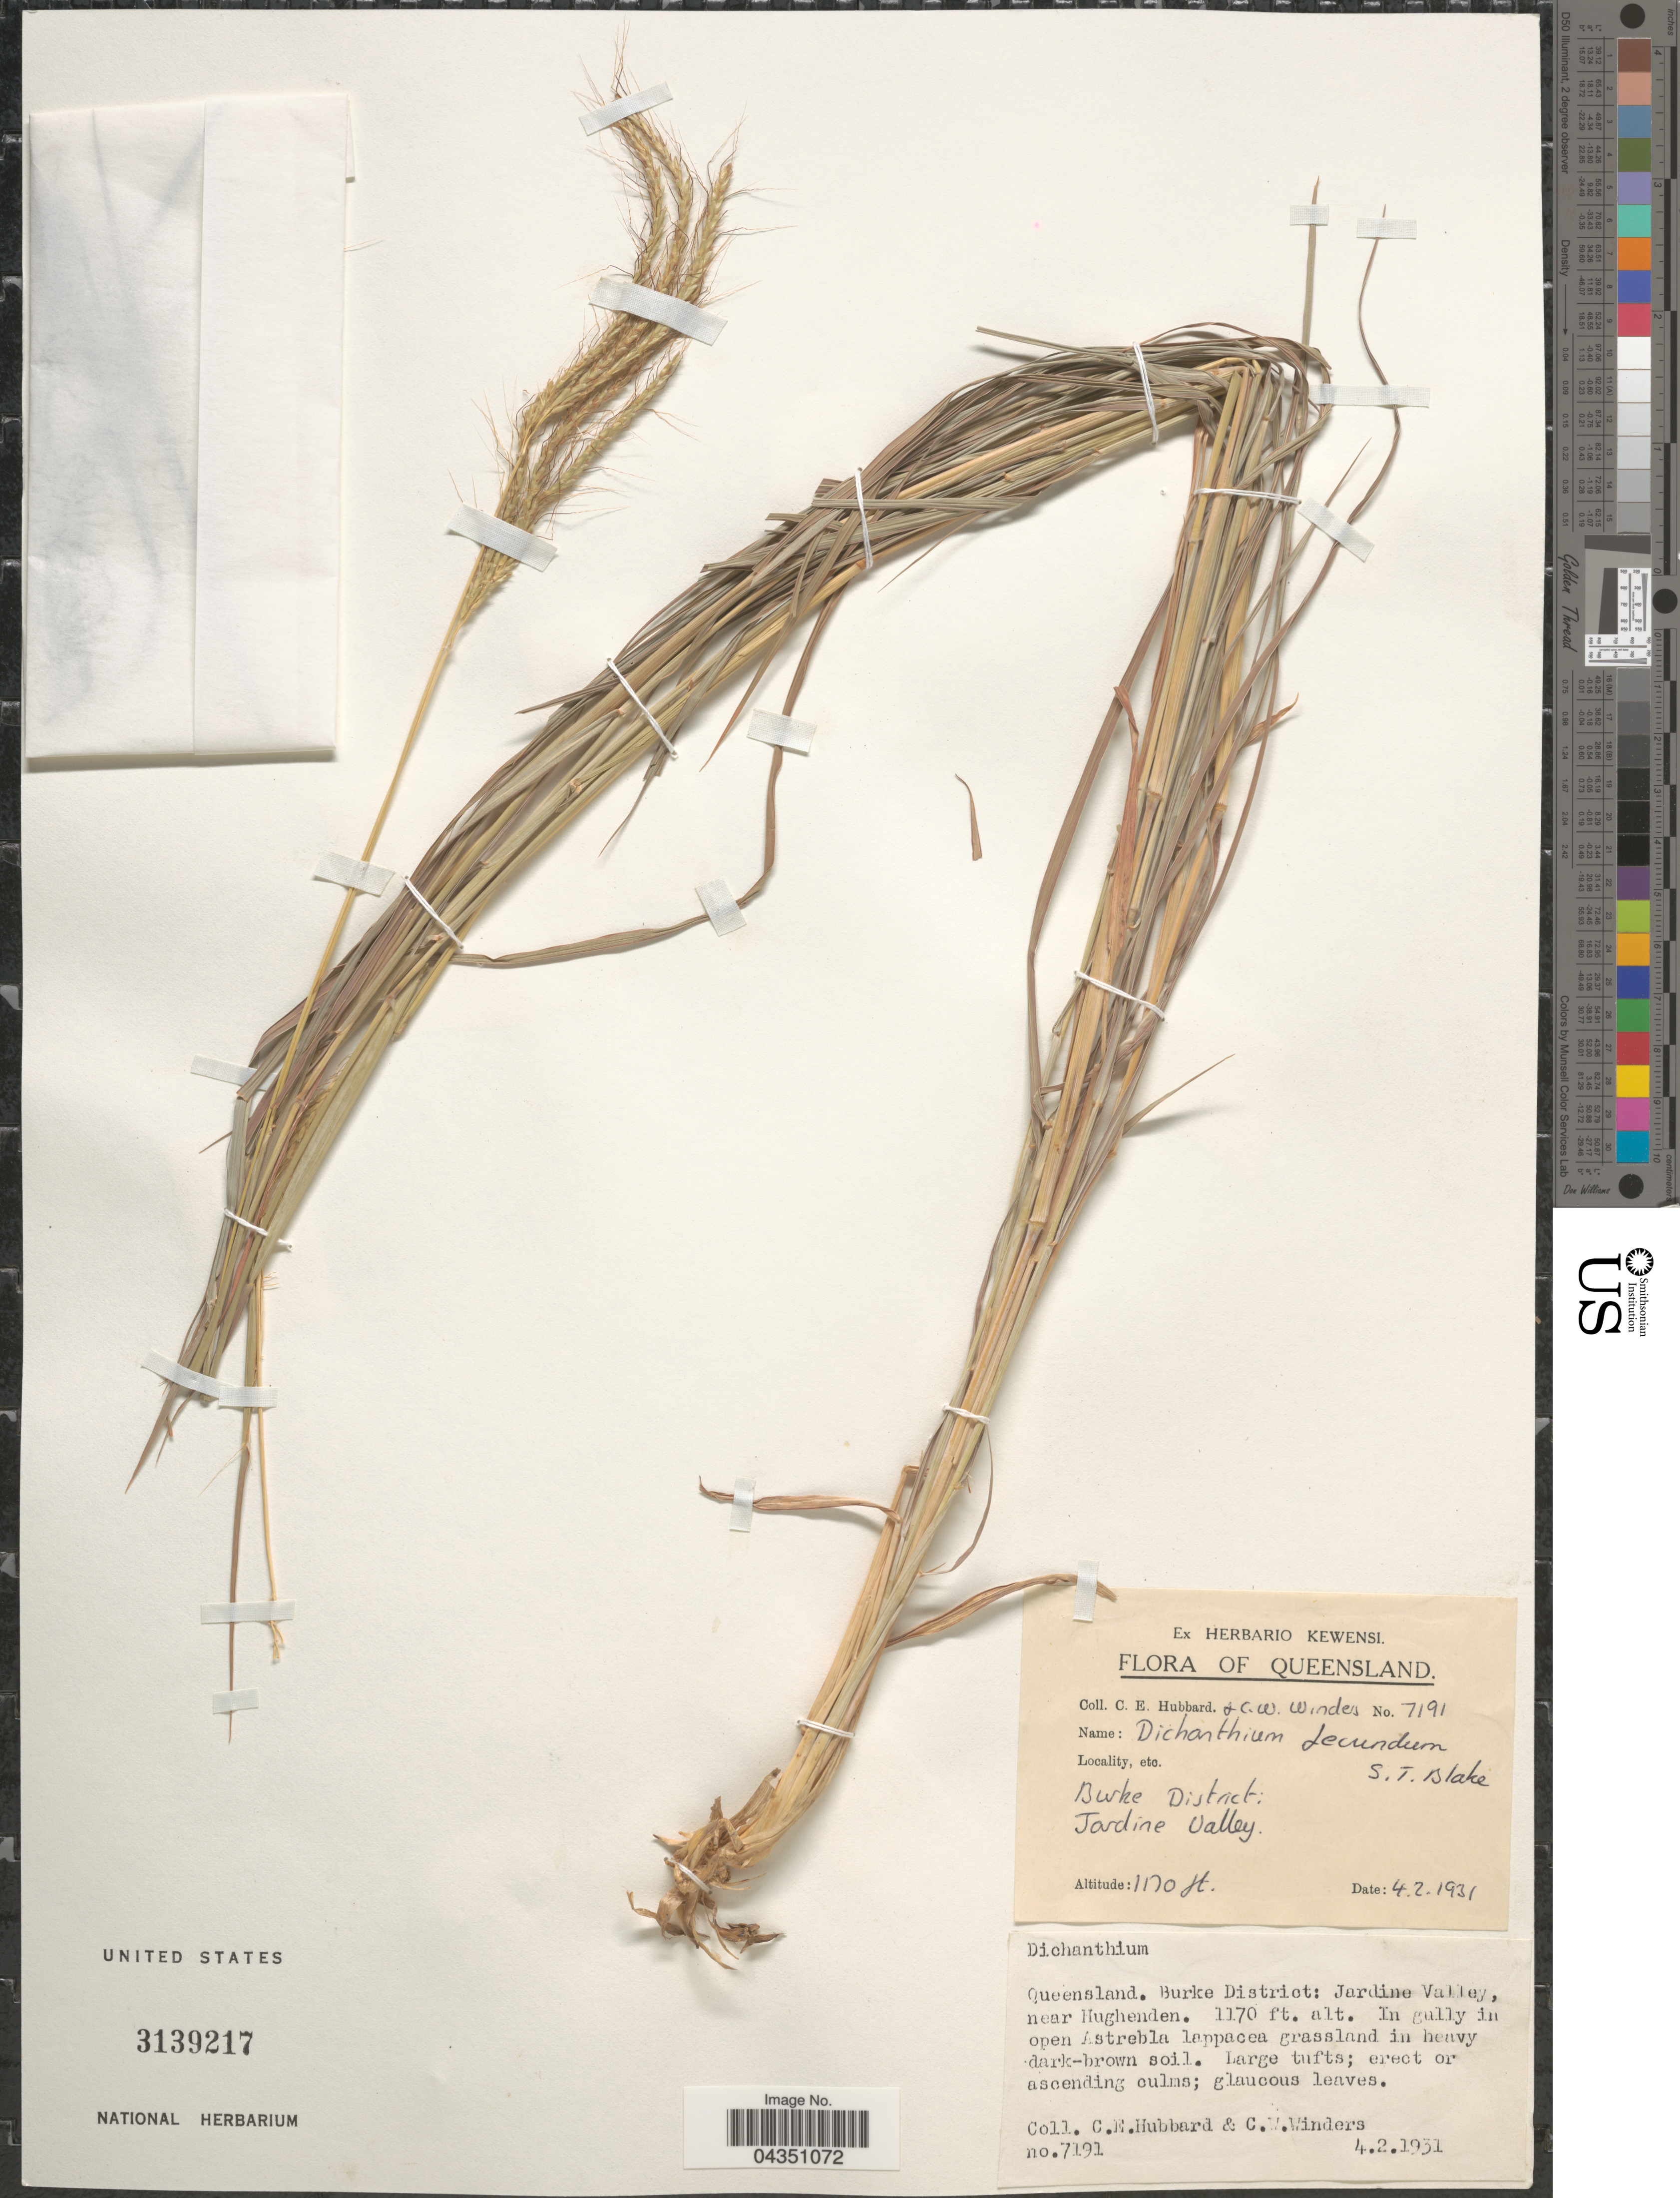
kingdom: Plantae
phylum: Tracheophyta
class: Liliopsida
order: Poales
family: Poaceae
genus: Dichanthium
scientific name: Dichanthium fecundum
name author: S.T. Blake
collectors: C. E. Hubbard & C. Winders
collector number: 7191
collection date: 1931-02-04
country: Australia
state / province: Queensland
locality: Burke District. Jardine Valley. Jardine Valley, near Hughenden.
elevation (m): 357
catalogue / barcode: US 3139217